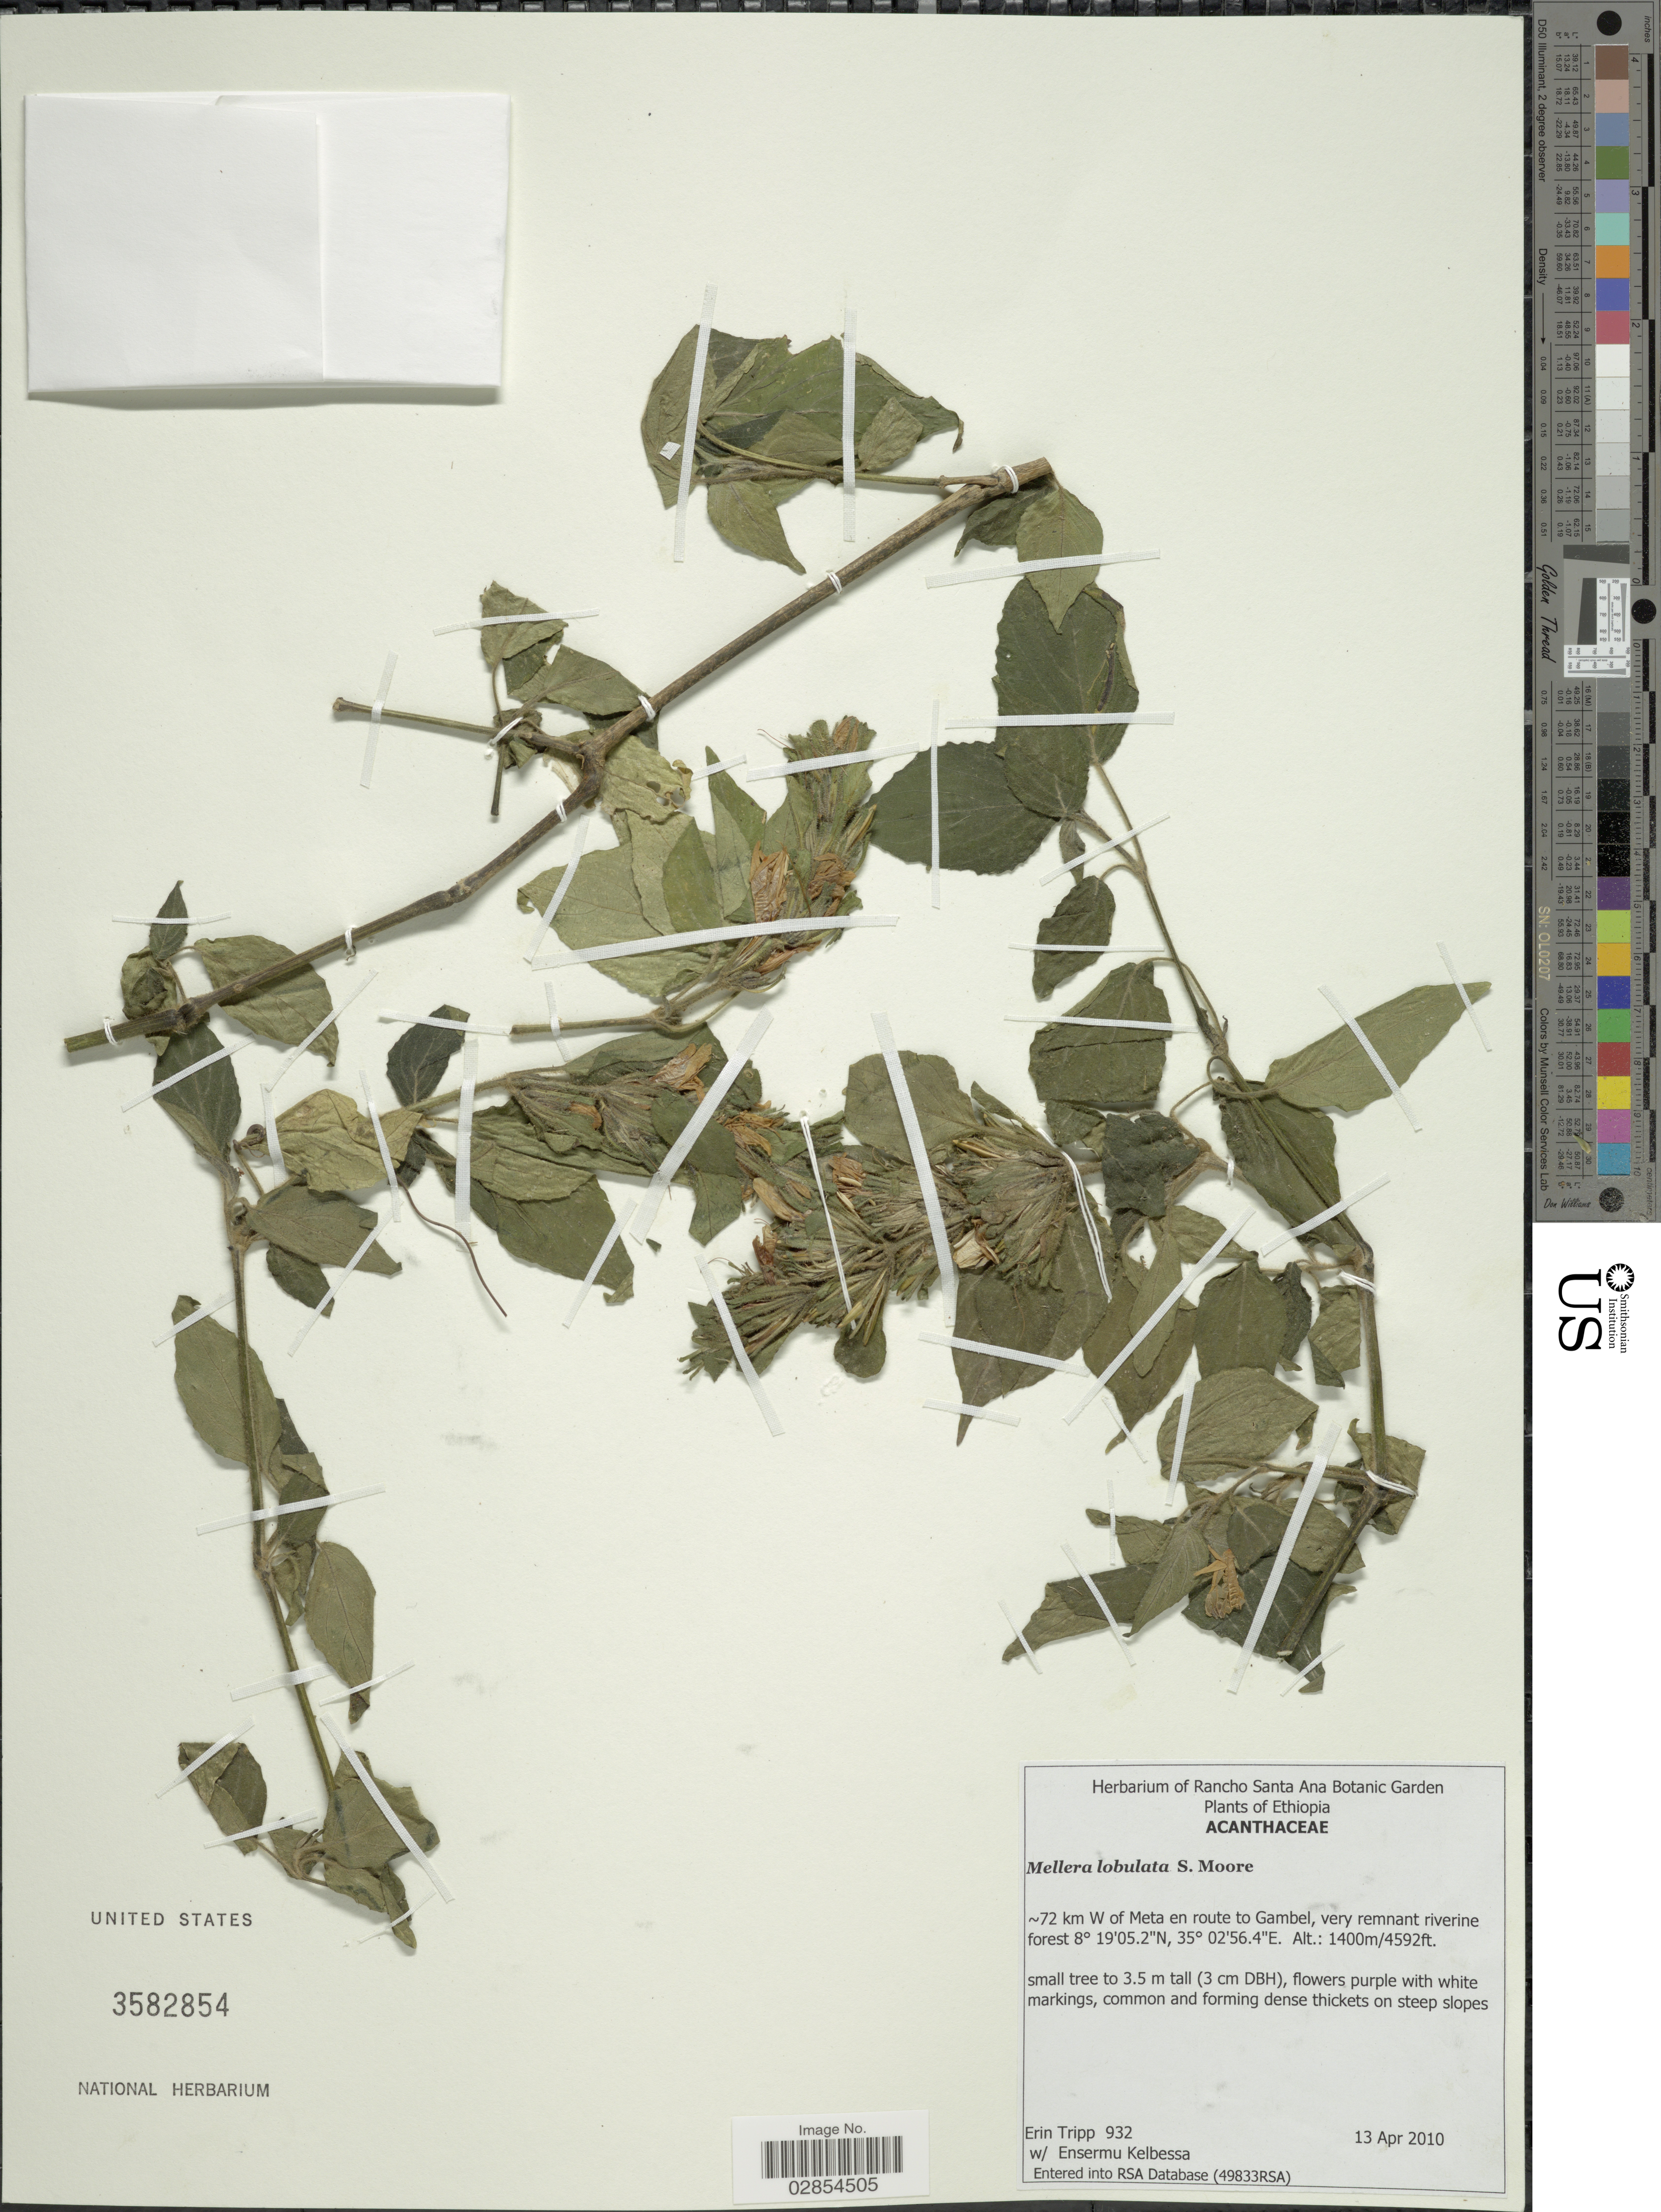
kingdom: Plantae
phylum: Tracheophyta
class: Magnoliopsida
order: Lamiales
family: Acanthaceae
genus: Mellera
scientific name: Mellera lobulata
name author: S. Moore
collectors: E. Tripp & E. Kelbessa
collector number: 932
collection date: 2010-04-13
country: Ethiopia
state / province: Gambela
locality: :72 km W of Meta en route to Gambel, very remnant riverine forest.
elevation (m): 1400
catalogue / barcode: US 3582854